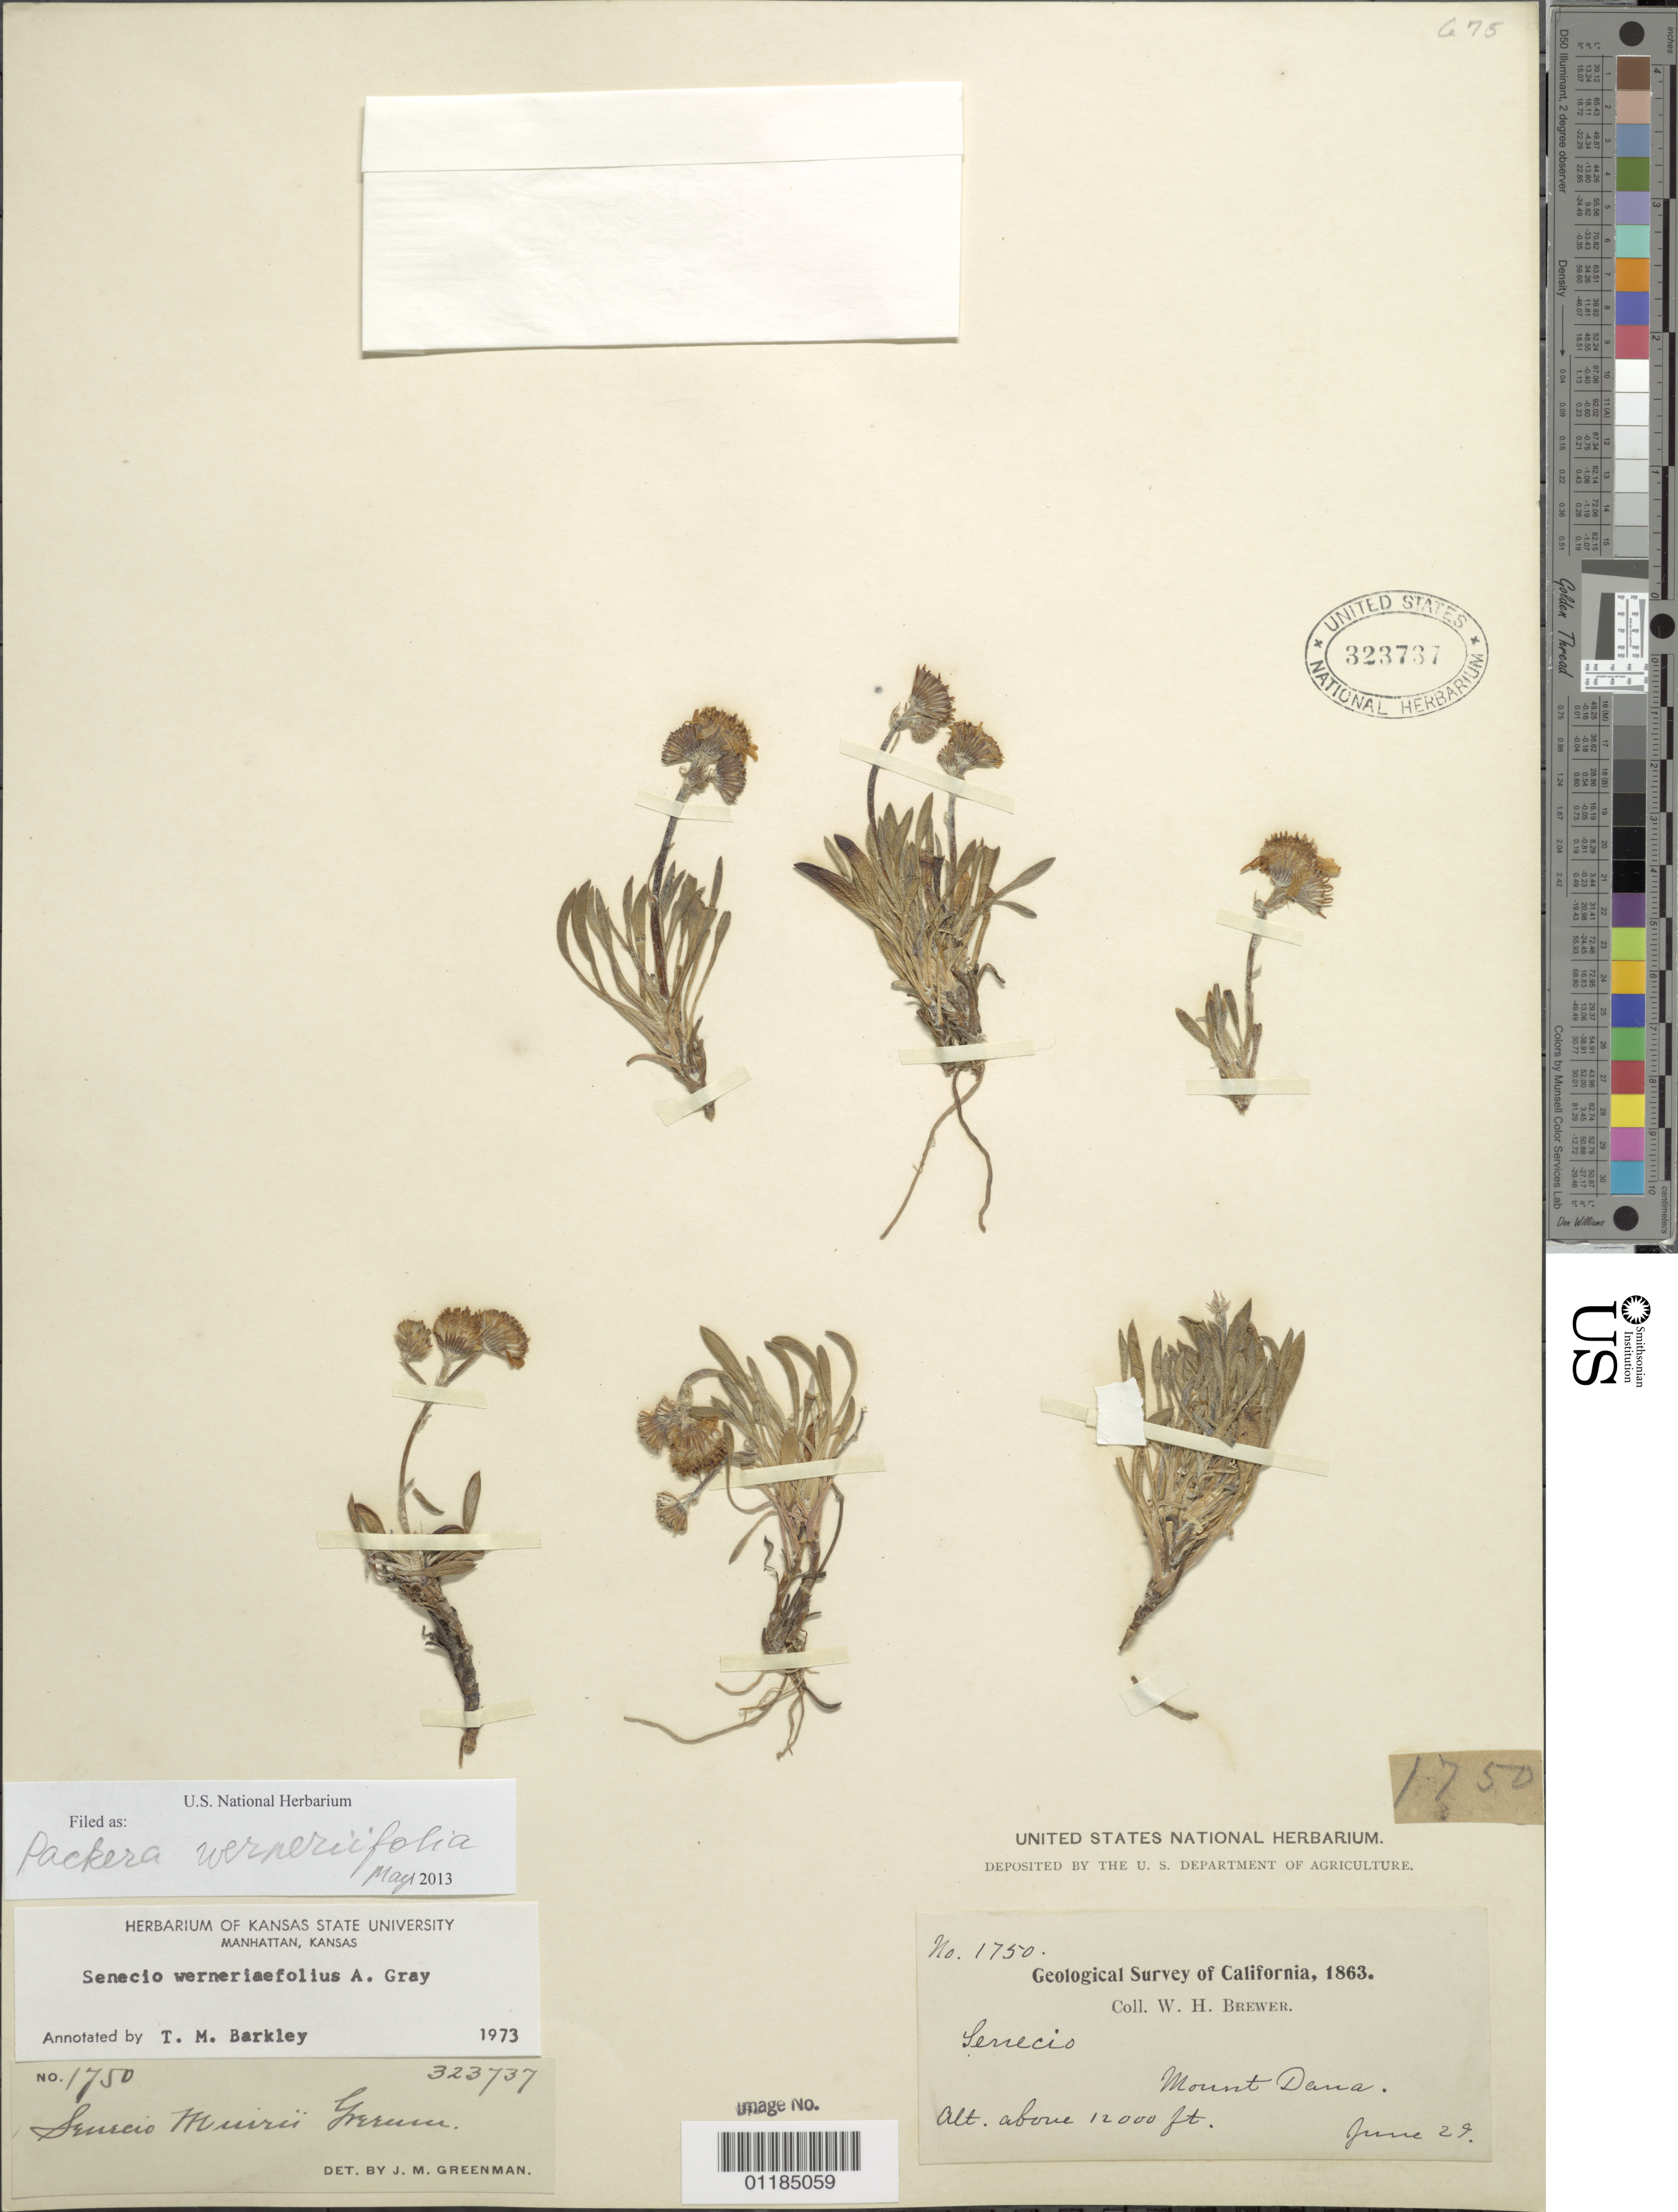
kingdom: Plantae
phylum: Tracheophyta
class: Magnoliopsida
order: Asterales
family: Asteraceae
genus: Packera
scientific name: Packera werneriifolia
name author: (A. Gray) W.A. Weber & Á. Löve ex Trock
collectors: W. H. Brewer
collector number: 1750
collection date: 1863-06-29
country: United States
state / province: California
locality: Mount Dana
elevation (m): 3658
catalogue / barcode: US 323737